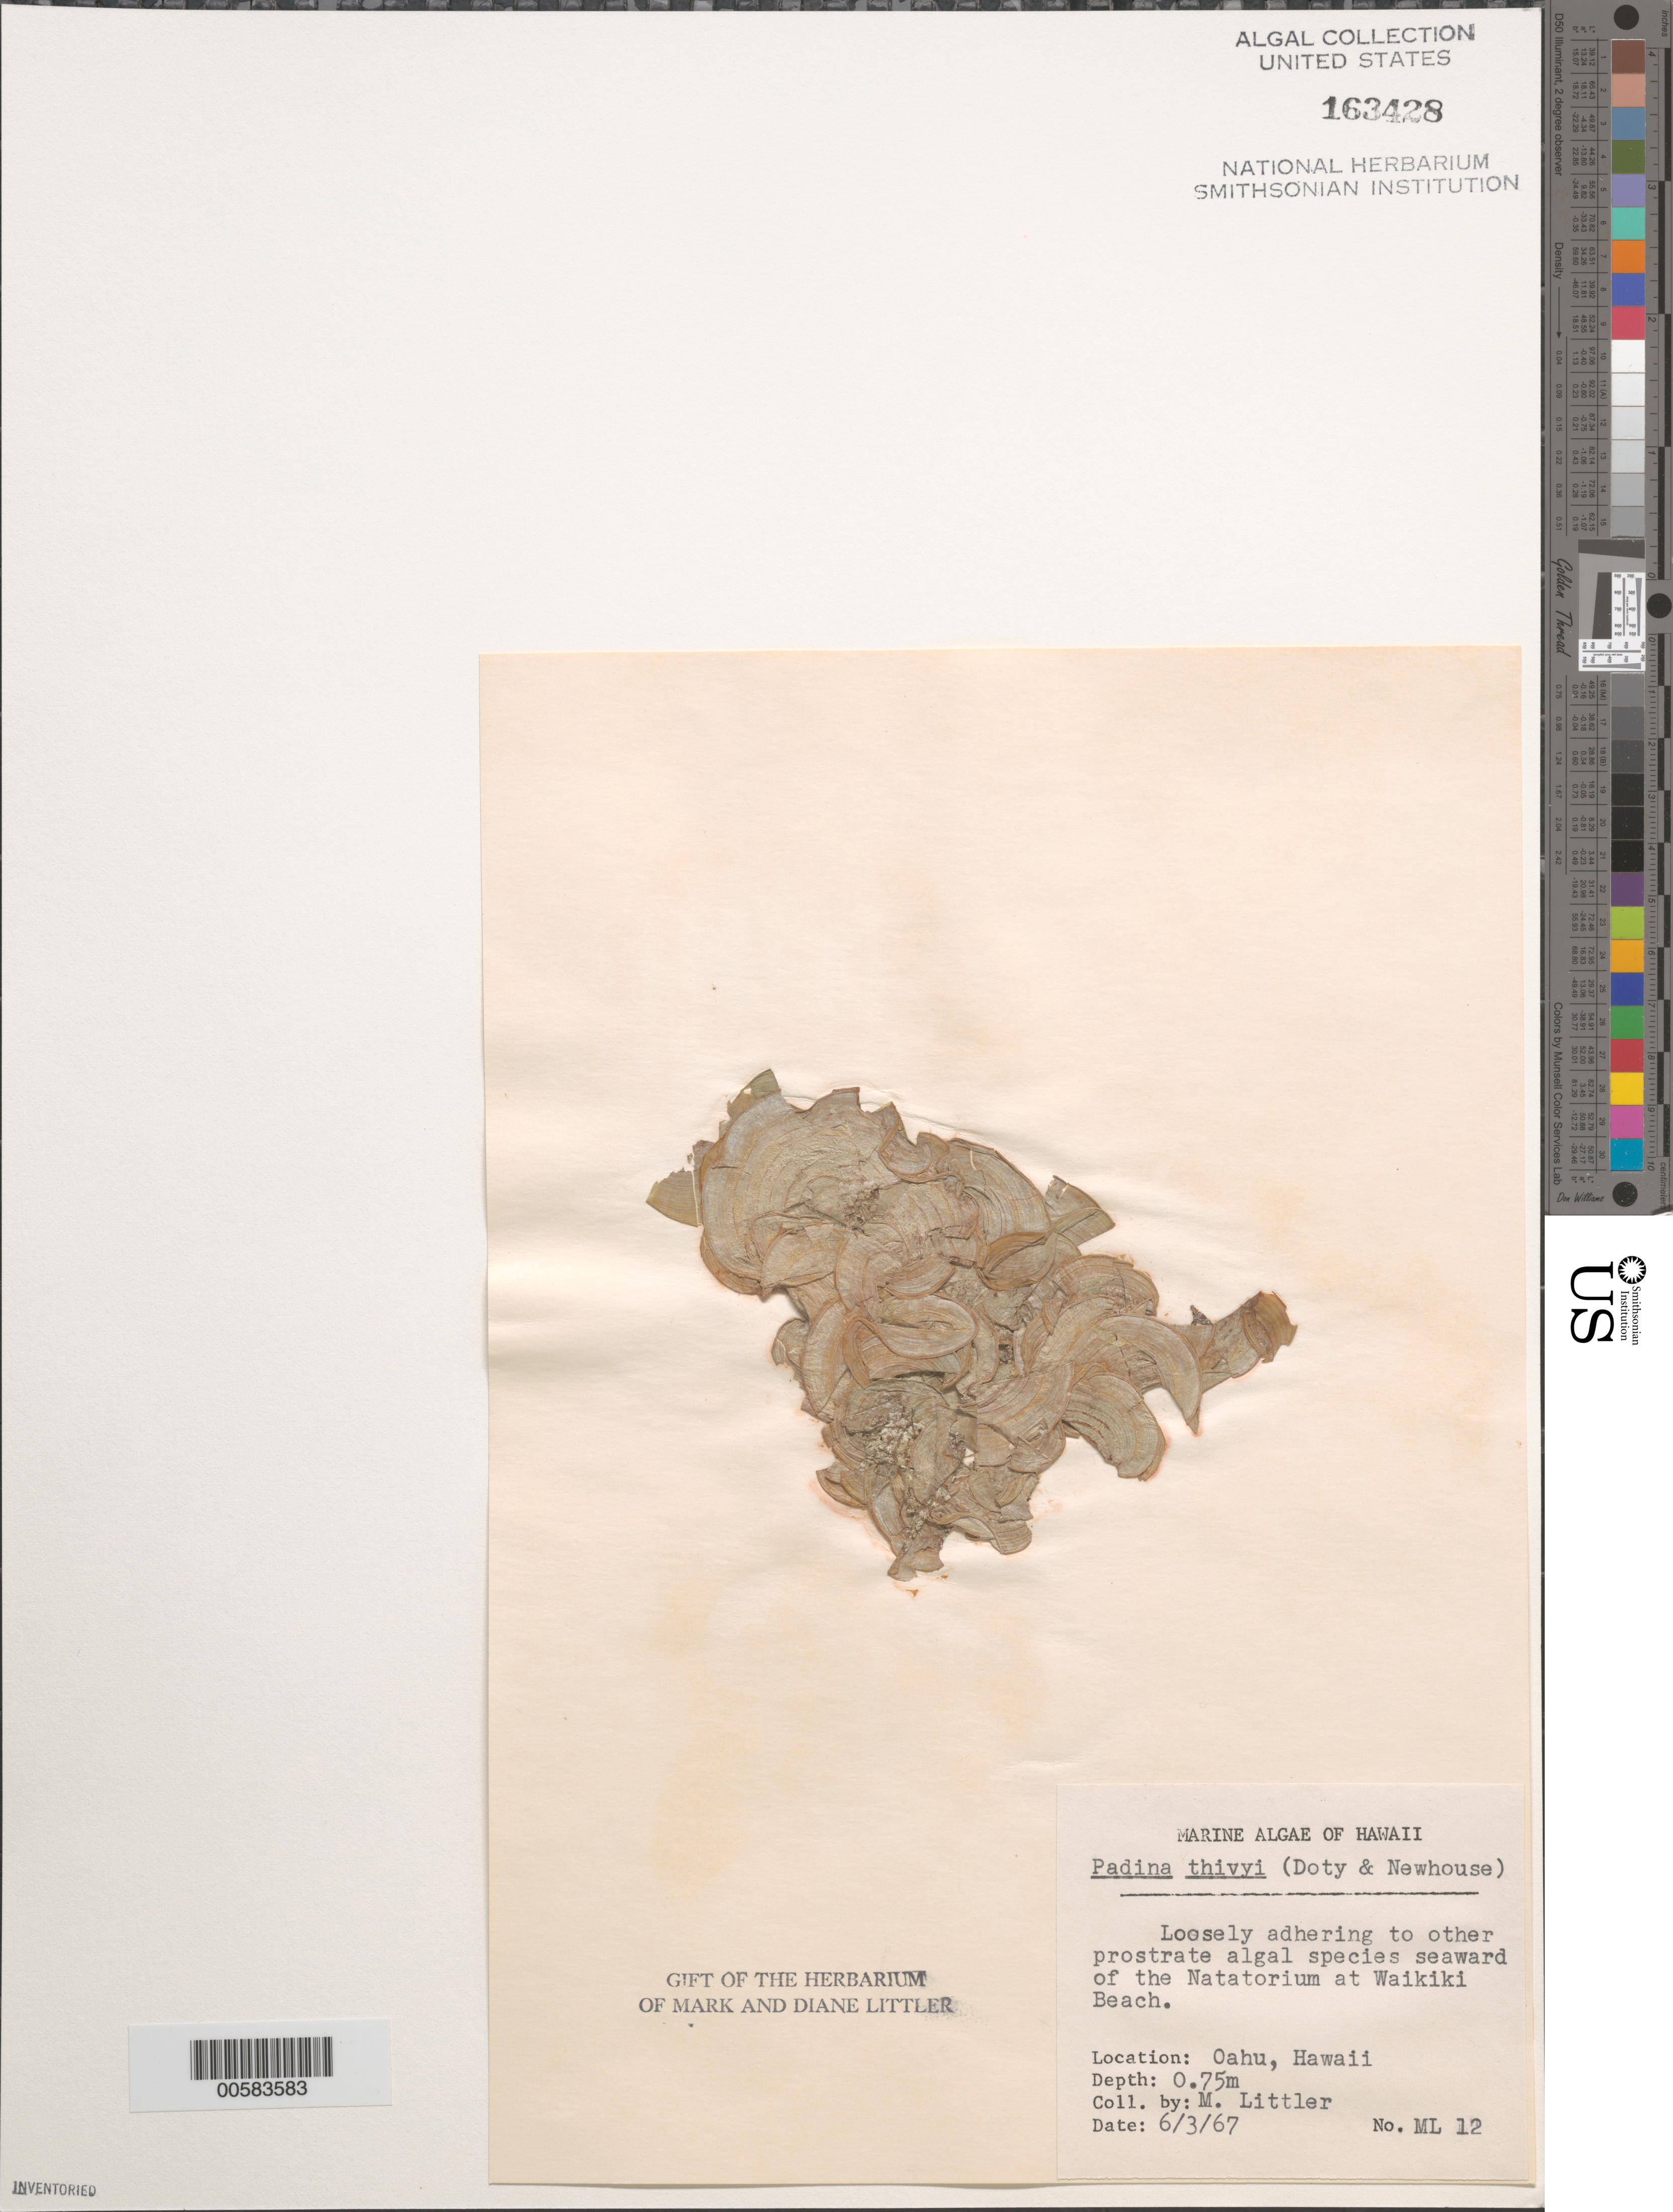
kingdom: Chromista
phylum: Ochrophyta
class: Phaeophyceae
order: Dictyotales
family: Dictyotaceae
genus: Padina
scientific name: Padina thivyi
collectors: M. M. Littler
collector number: ML 12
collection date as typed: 03 Jun 1967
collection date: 1967-06-03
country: United States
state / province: Hawaii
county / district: Honolulu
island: Oahu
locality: Waikiki Beach near Natatorium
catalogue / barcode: US 163428